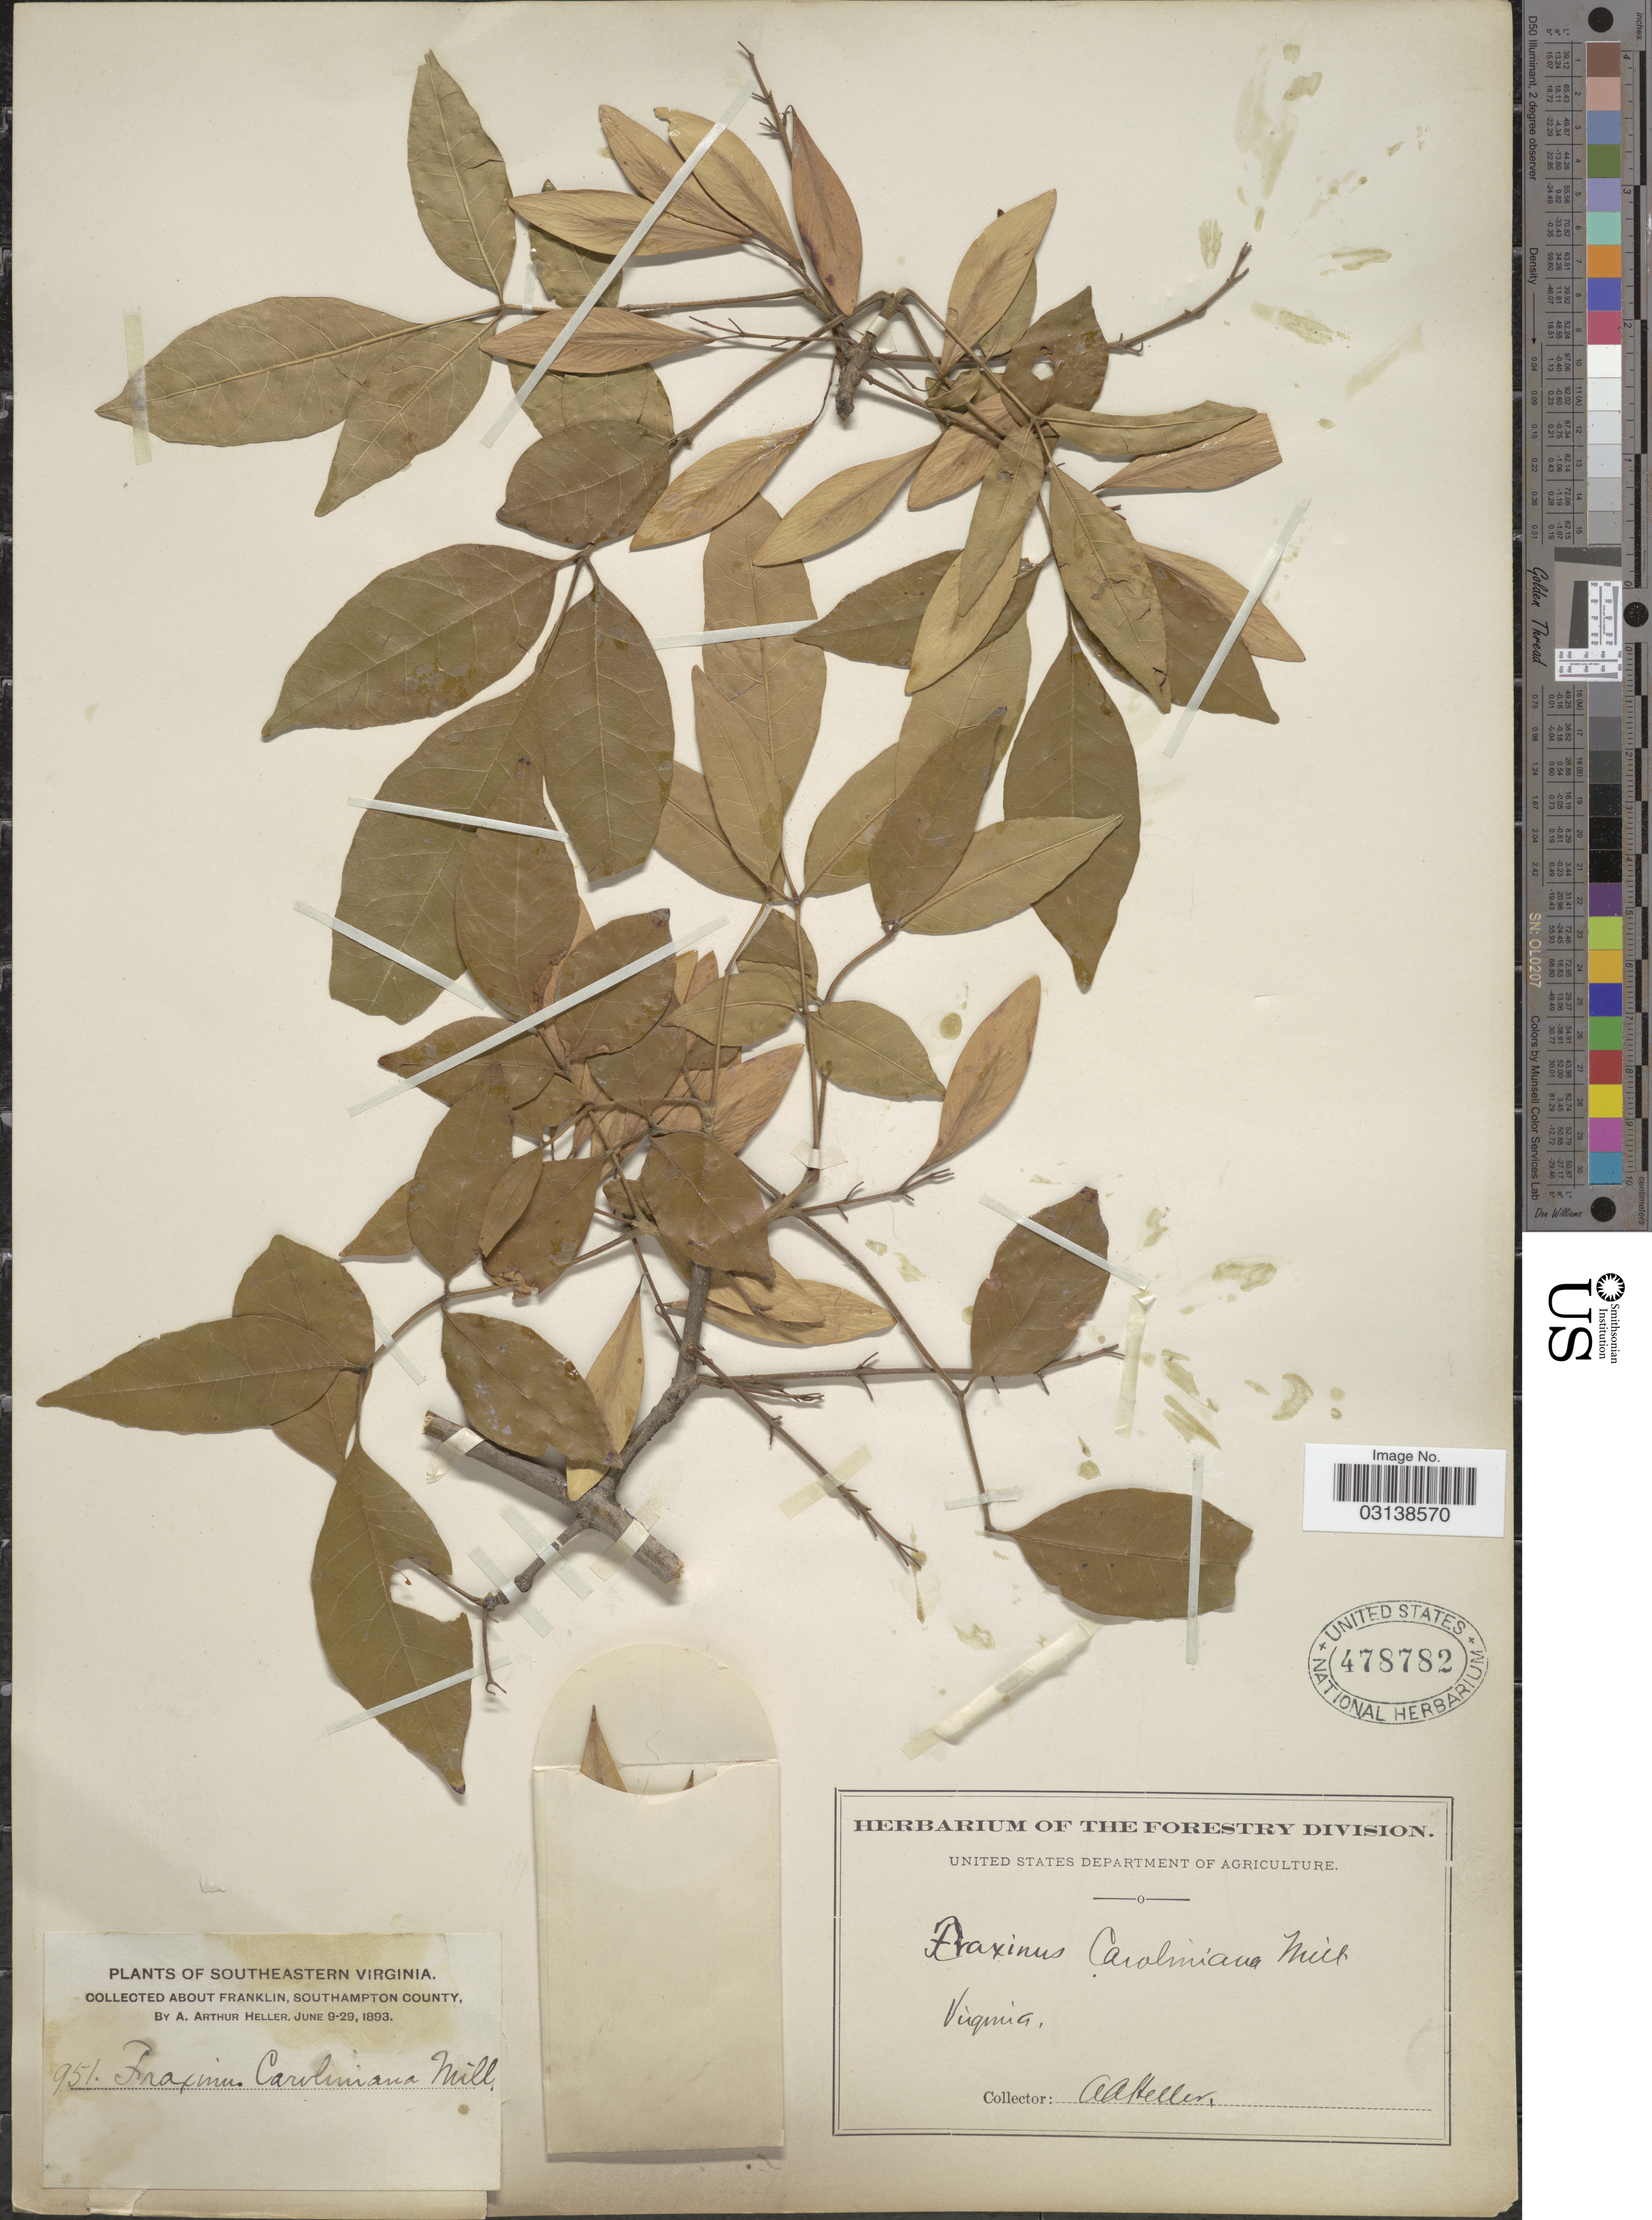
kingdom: Plantae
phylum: Tracheophyta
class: Magnoliopsida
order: Lamiales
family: Oleaceae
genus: Fraxinus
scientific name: Fraxinus caroliniana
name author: Mill.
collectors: A. A. Heller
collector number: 951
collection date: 1893-06-09/1893-06-29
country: United States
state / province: Virginia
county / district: Southampton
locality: Southeastern Virginia. About Franklin, Southampton County.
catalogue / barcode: US 478782